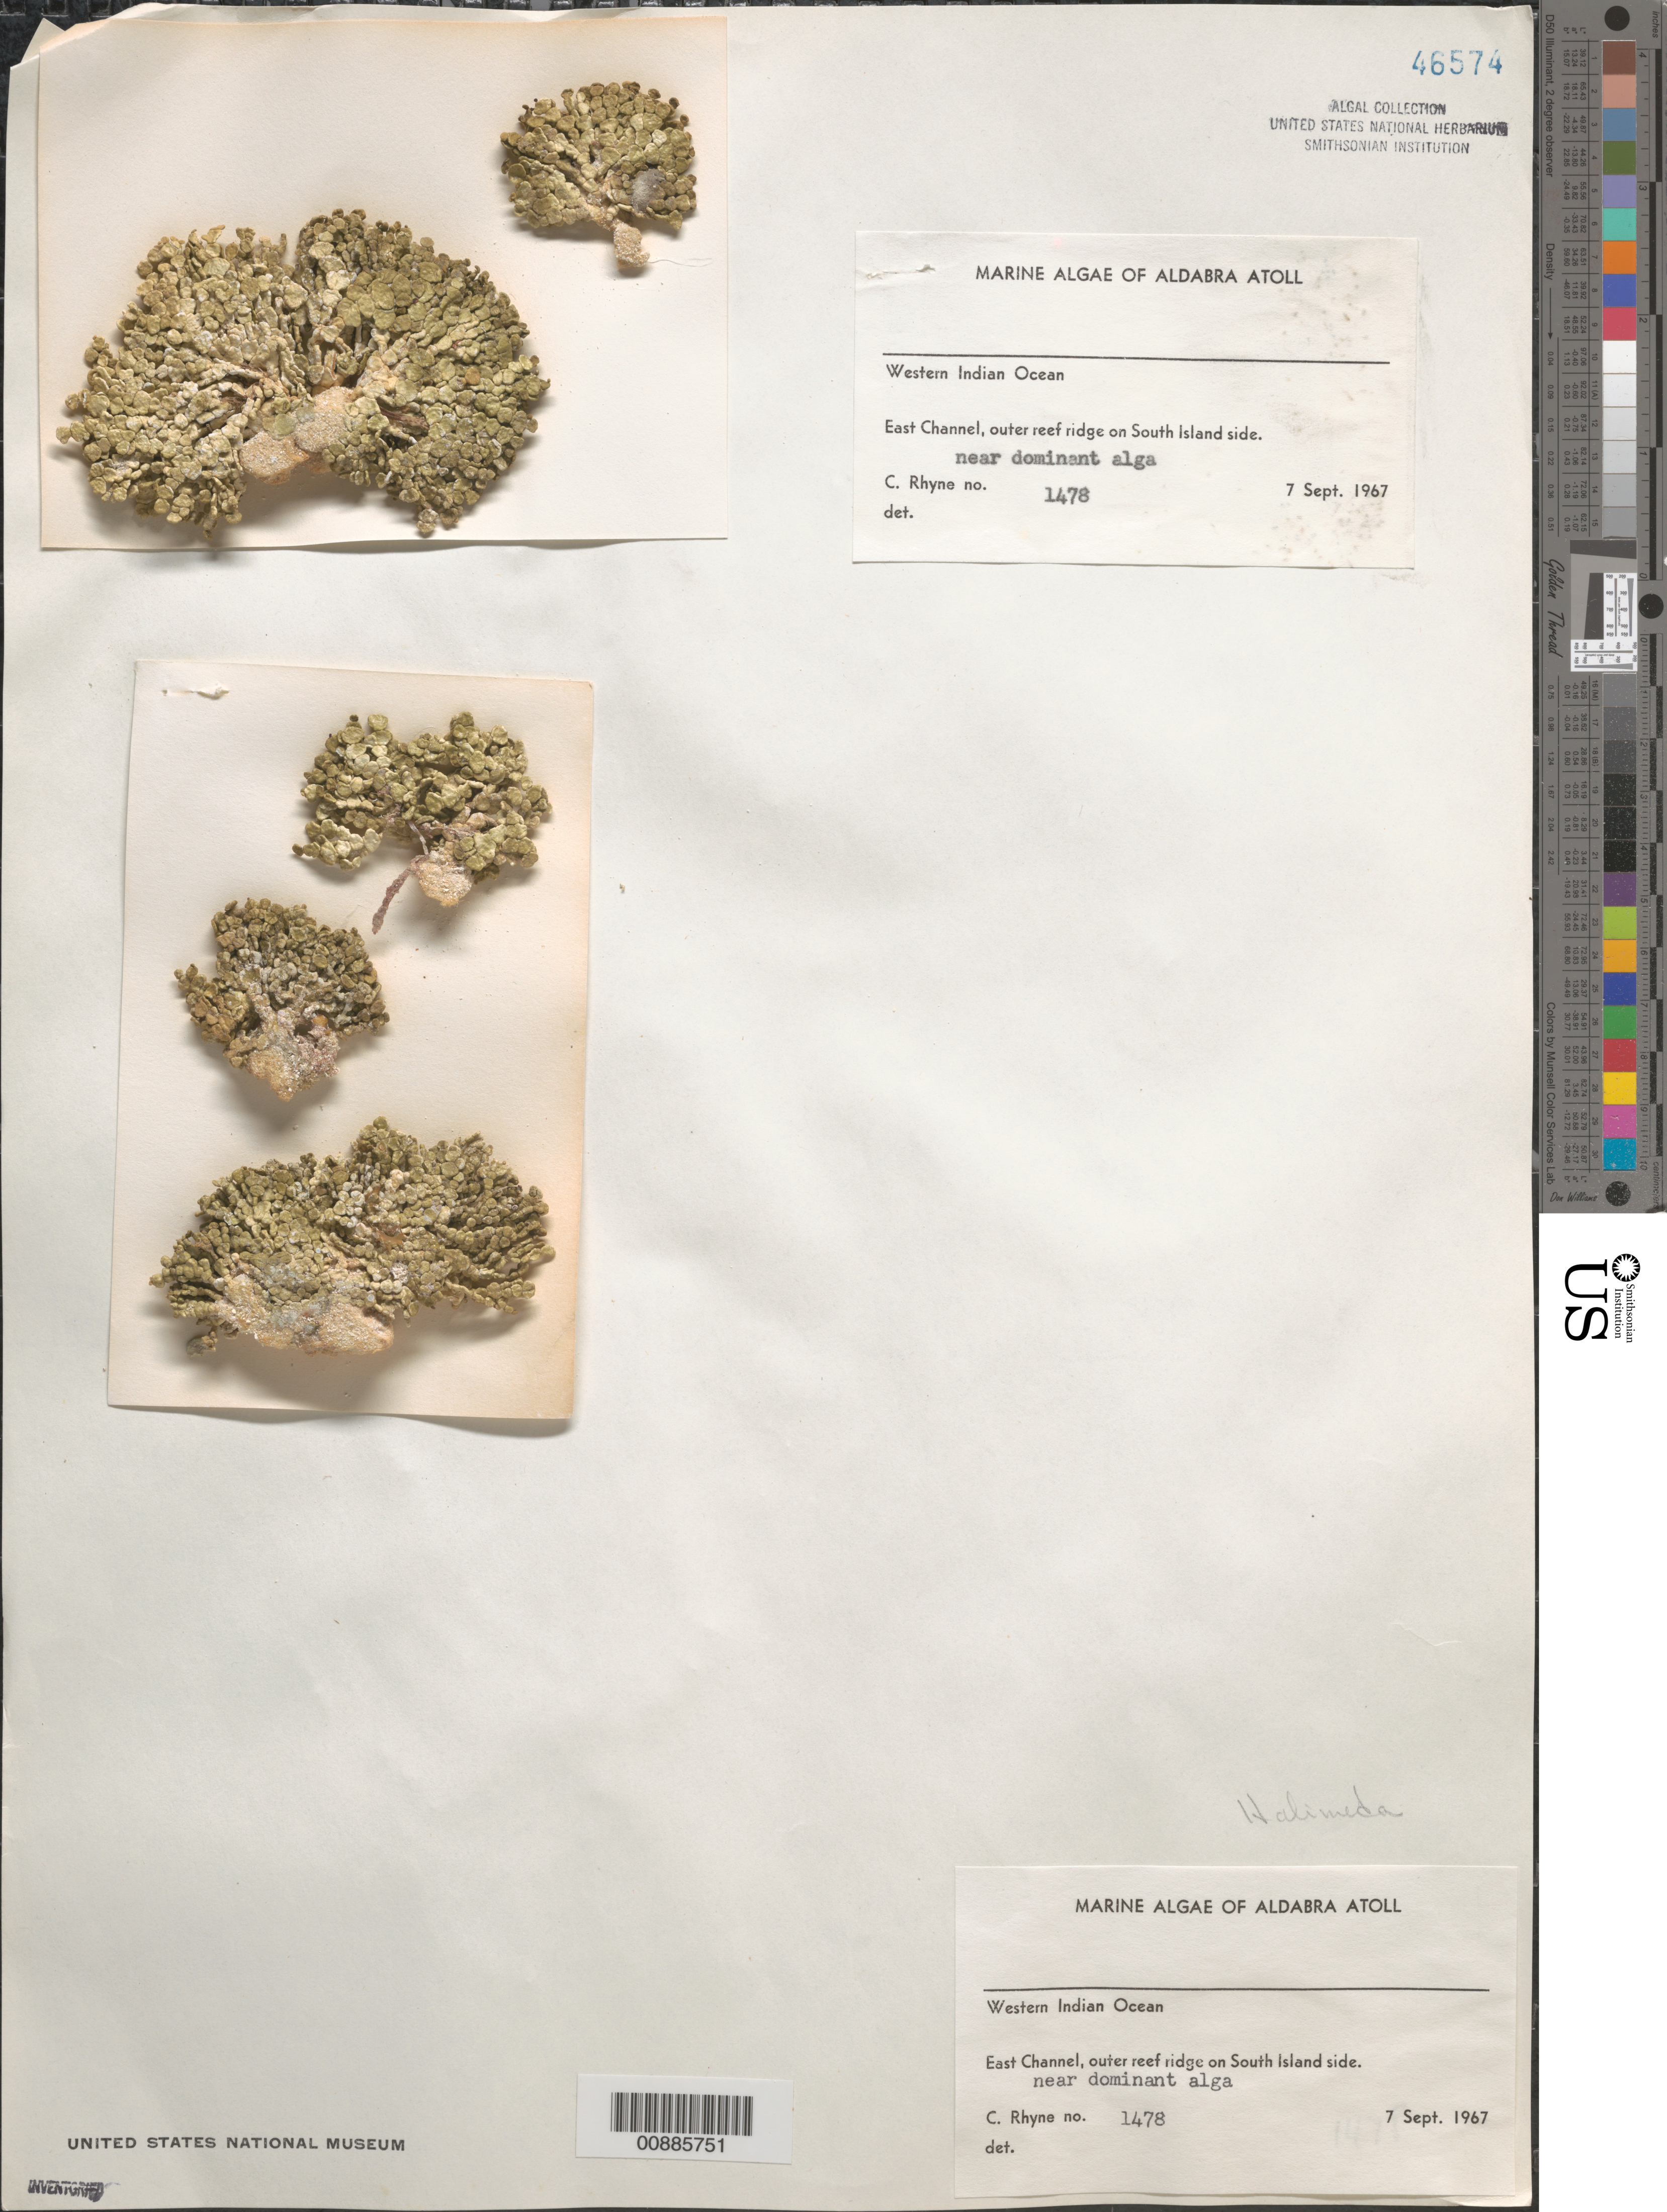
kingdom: Plantae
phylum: Chlorophyta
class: Ulvophyceae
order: Bryopsidales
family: Halimedaceae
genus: Halimeda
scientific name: Halimeda sp.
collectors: C. Rhyne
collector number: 1478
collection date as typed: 07 Sep 1967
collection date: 1967-09-07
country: Seychelles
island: Aldabra Atoll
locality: East Channel, on South Island side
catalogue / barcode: US 46574